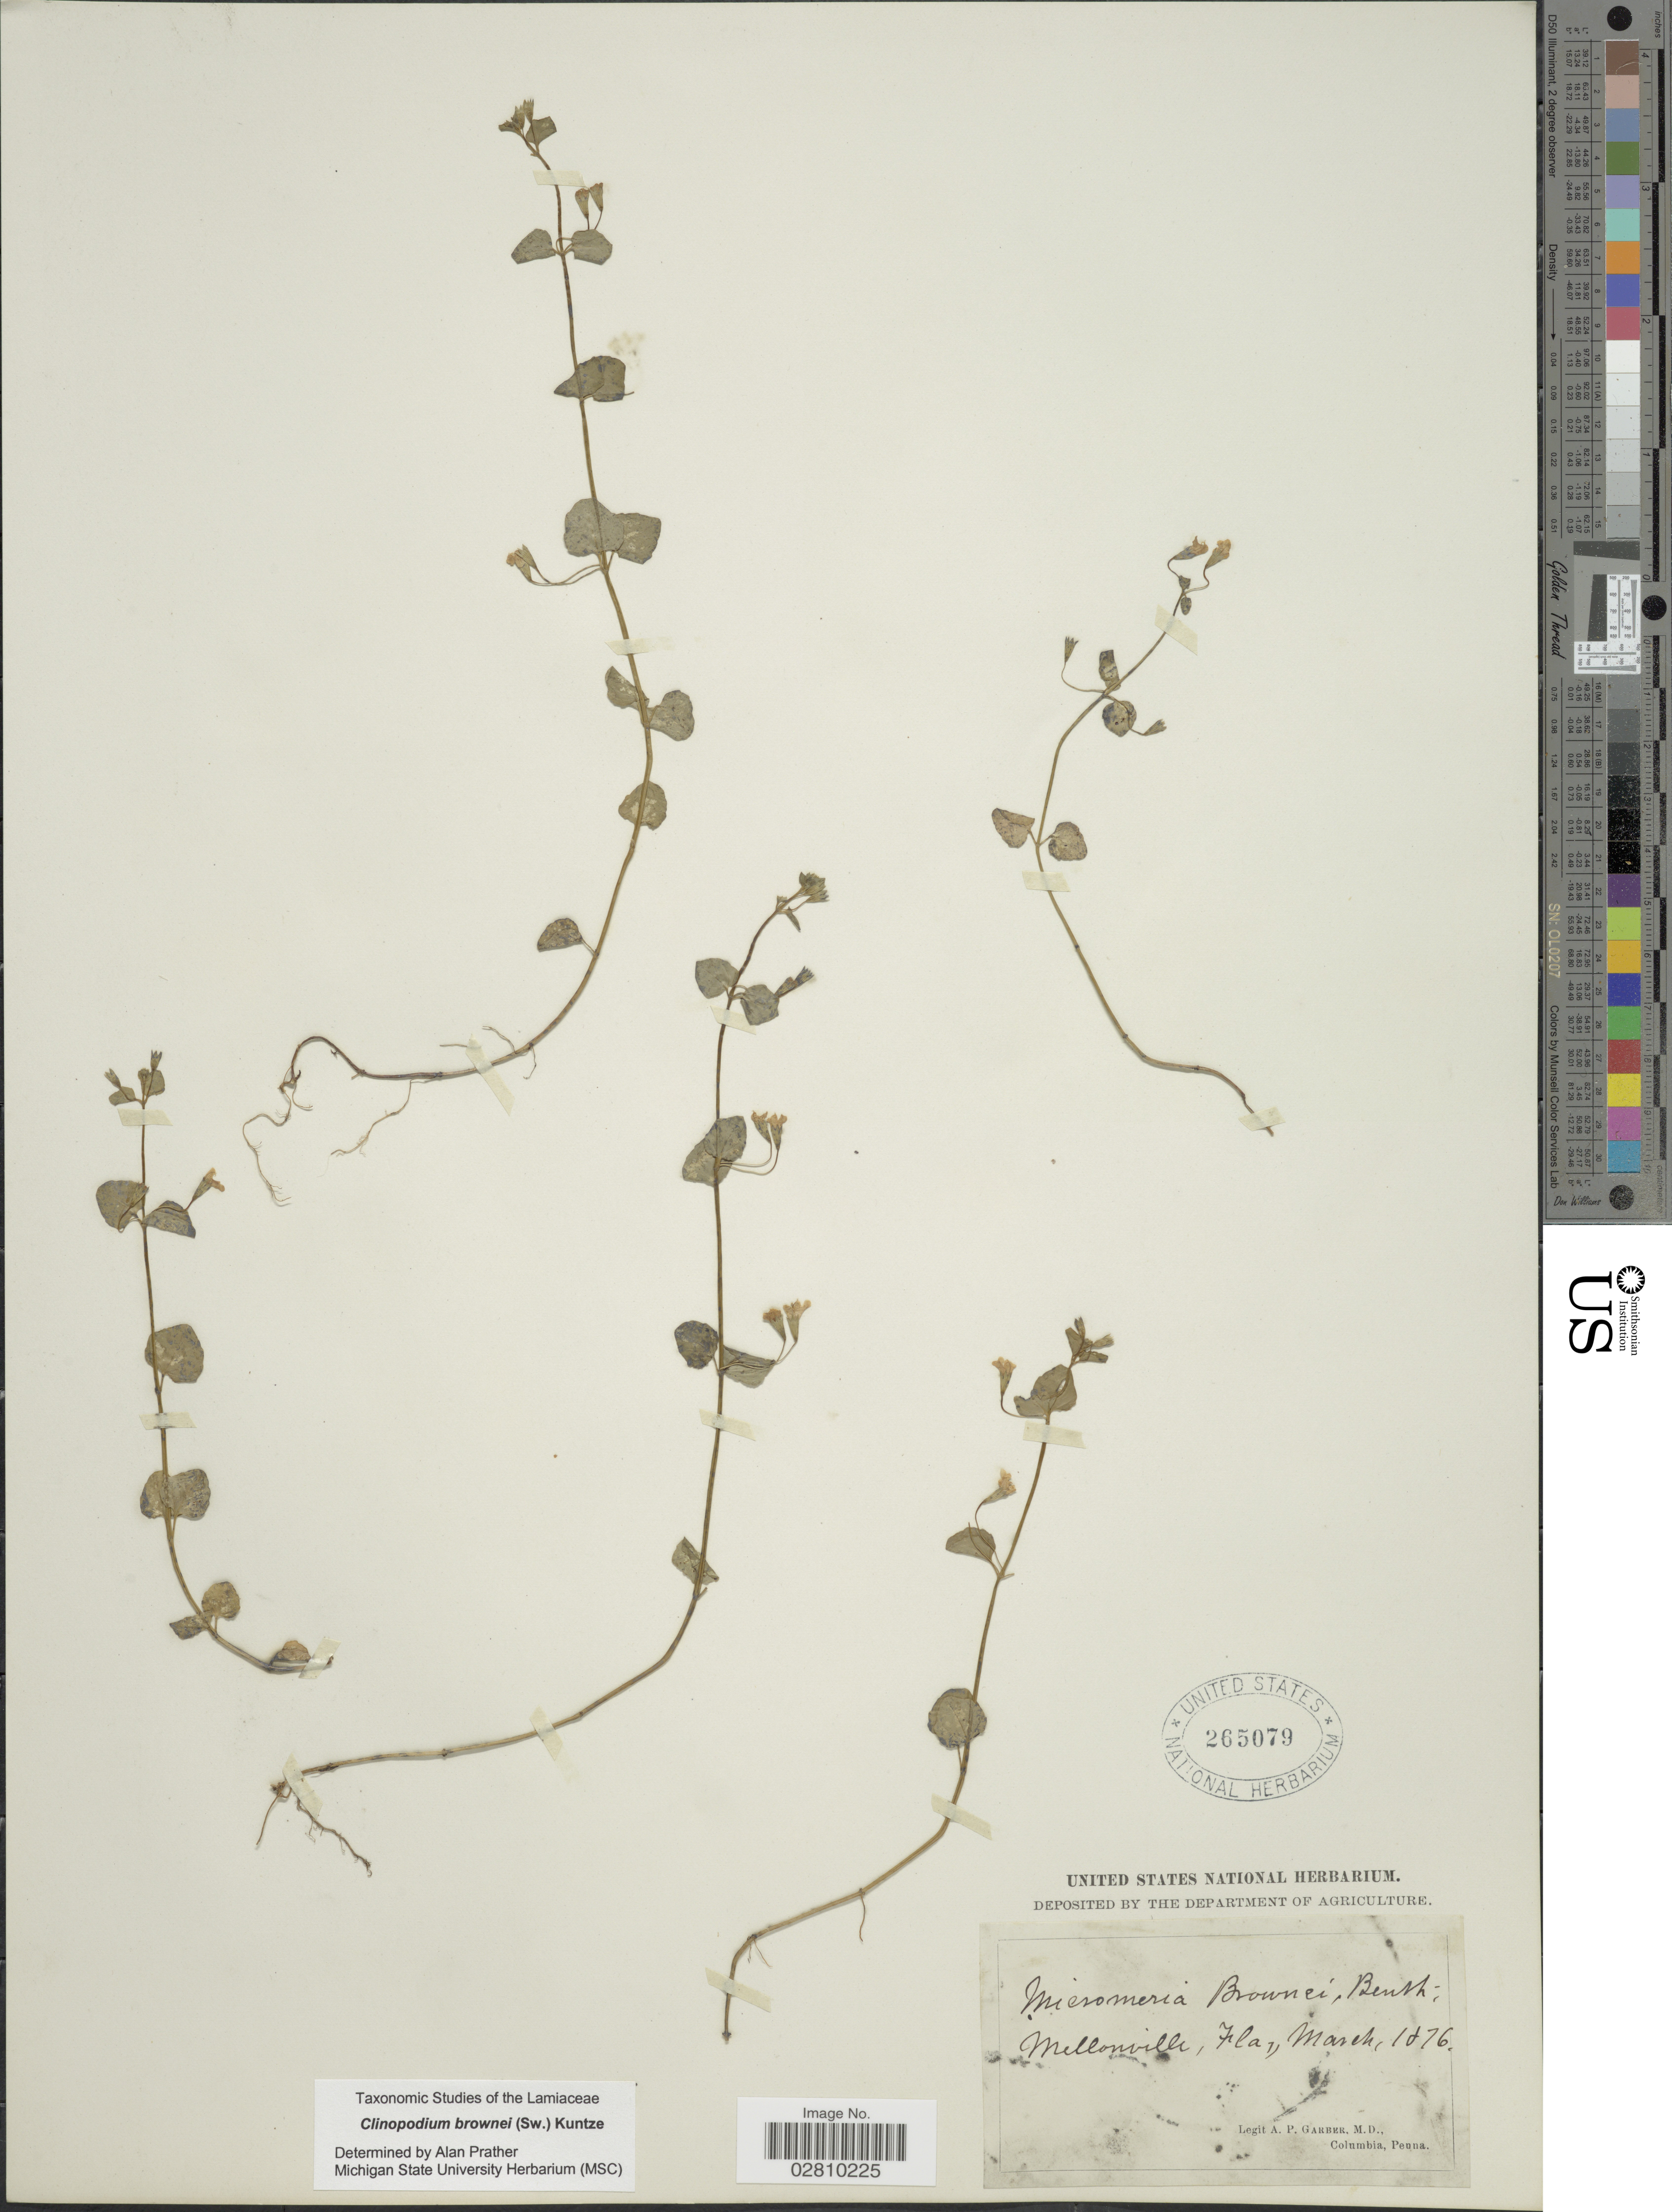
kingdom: Plantae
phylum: Tracheophyta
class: Magnoliopsida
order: Lamiales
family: Lamiaceae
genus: Clinopodium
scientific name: Clinopodium brownei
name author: (Sw.) Kuntze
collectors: A. P. Garber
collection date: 1876-03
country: United States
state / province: Florida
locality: Mellonville, Fla.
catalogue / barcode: US 265079